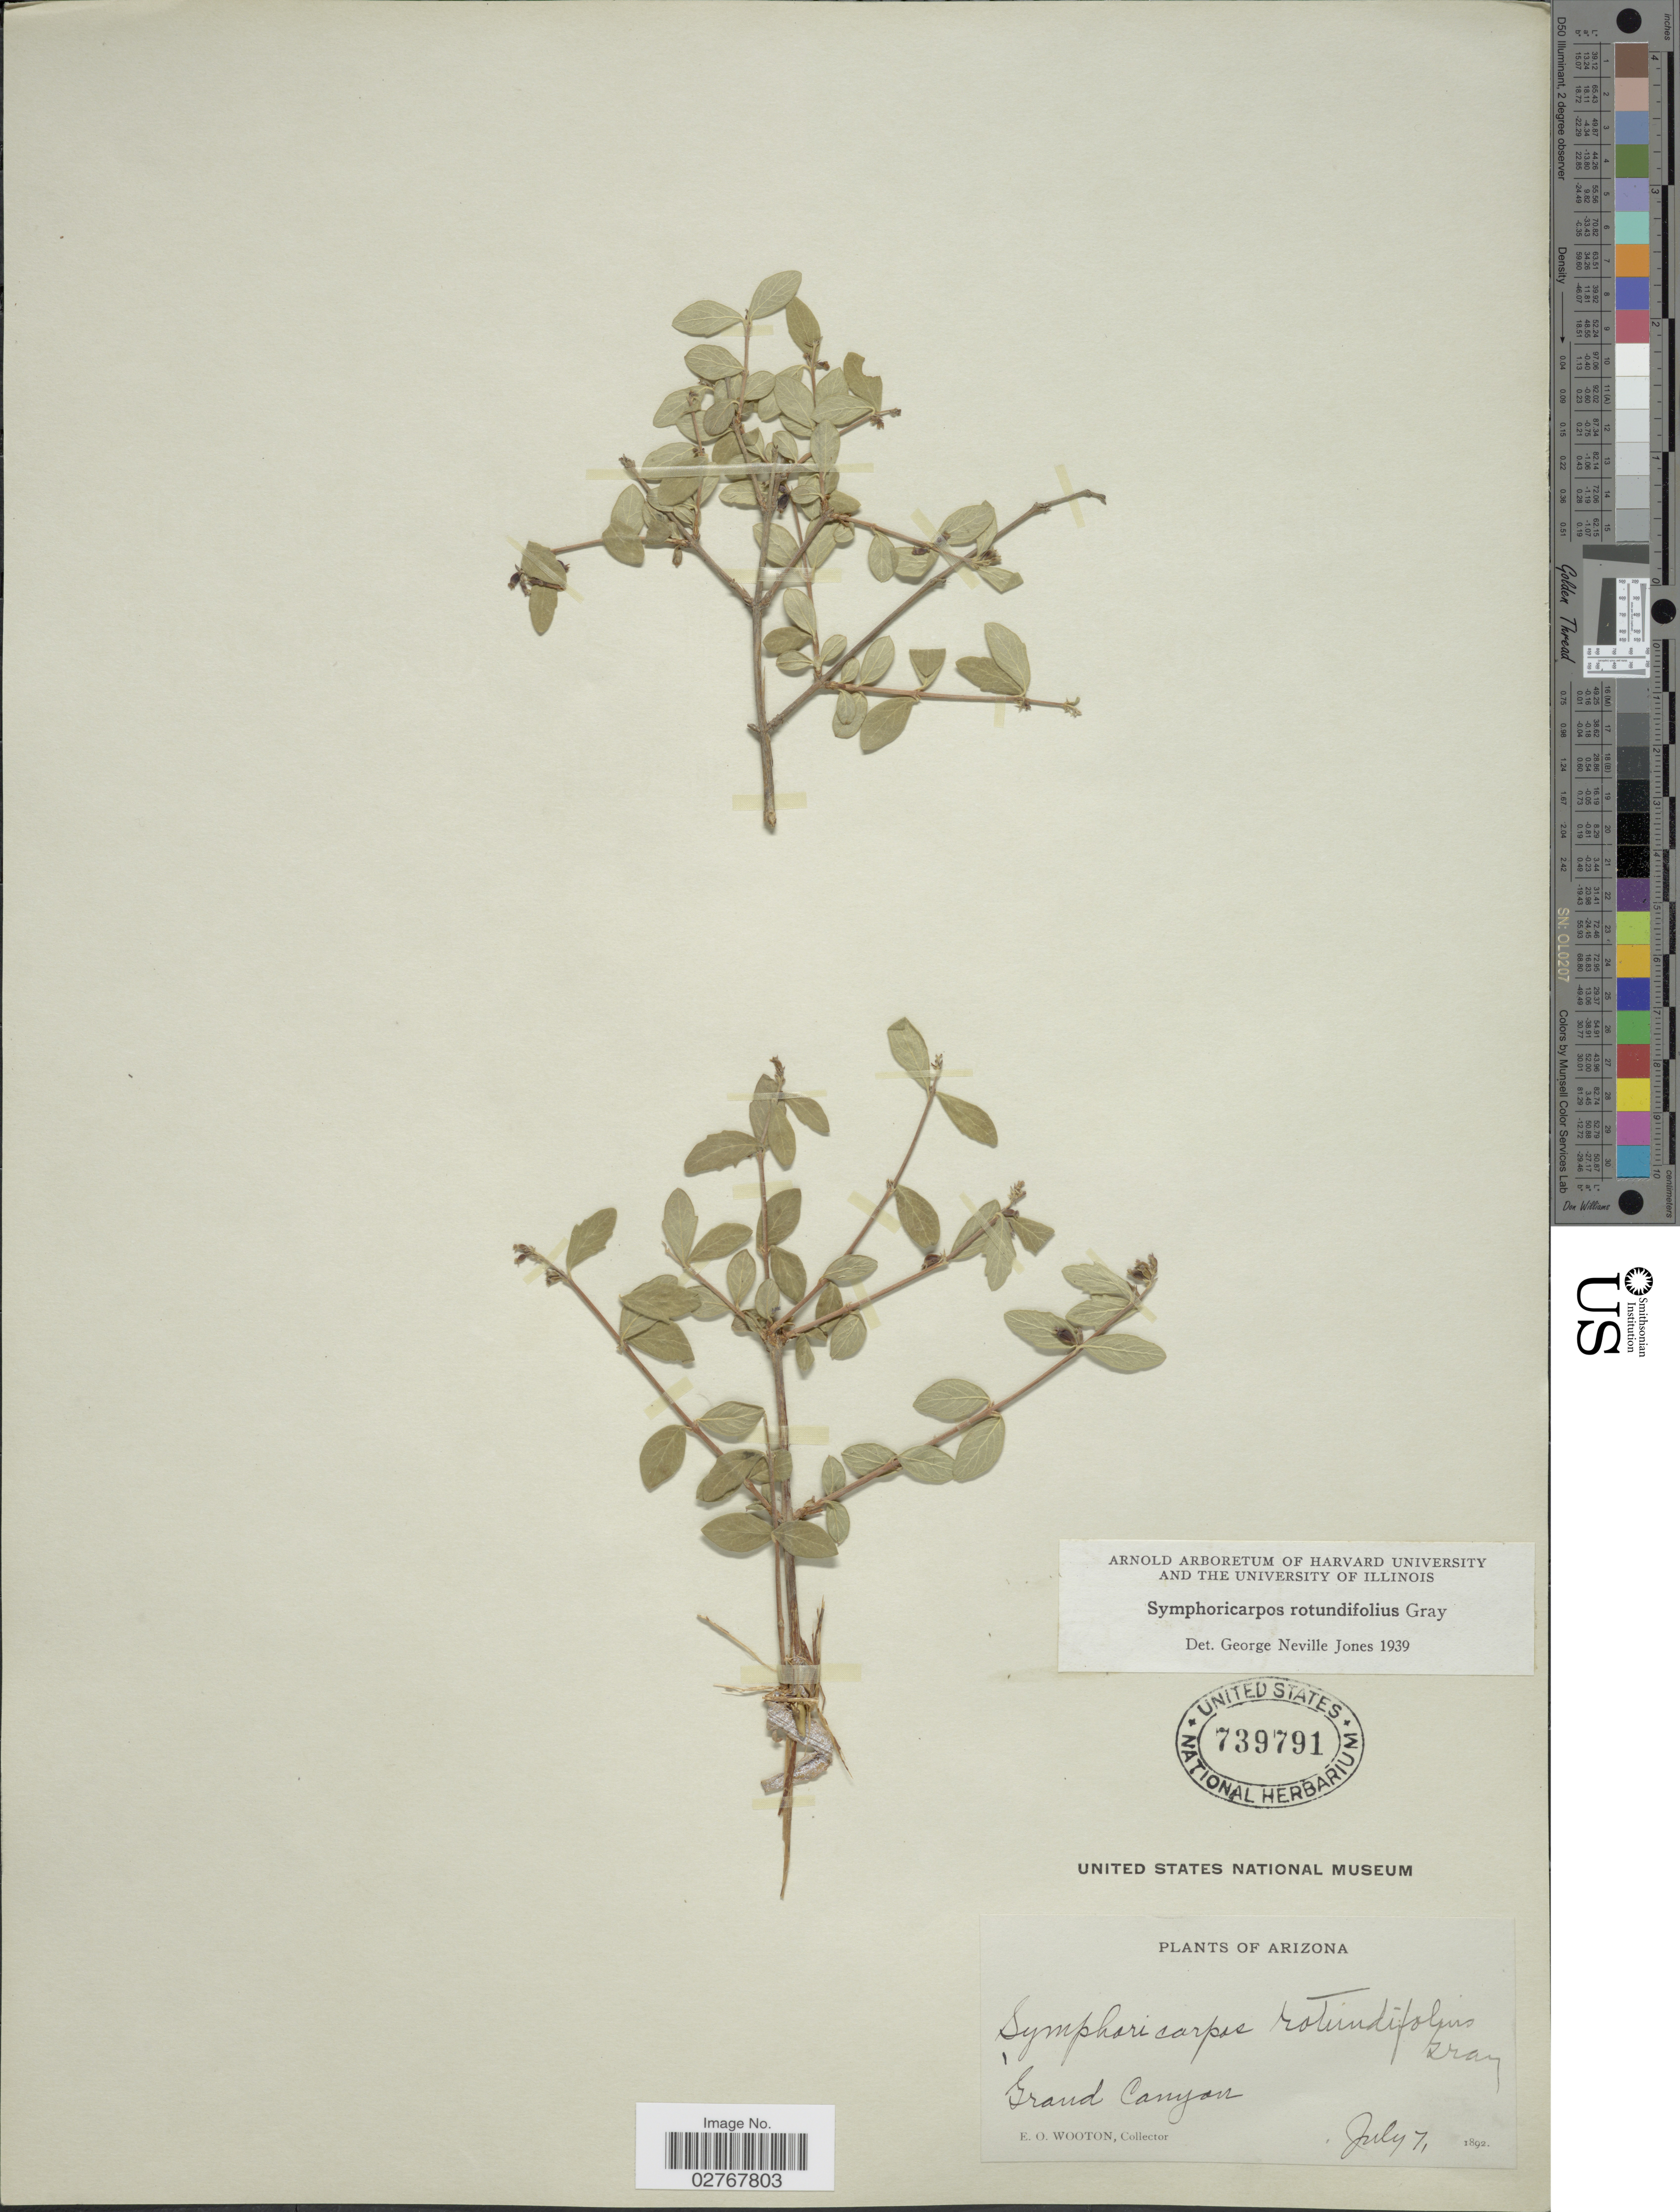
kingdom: Plantae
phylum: Tracheophyta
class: Magnoliopsida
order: Dipsacales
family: Caprifoliaceae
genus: Symphoricarpos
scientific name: Symphoricarpos rotundifolius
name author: A. Gray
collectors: E. O. Wooton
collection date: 1892-07-07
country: United States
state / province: Arizona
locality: Grand Canyon.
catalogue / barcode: US 739791